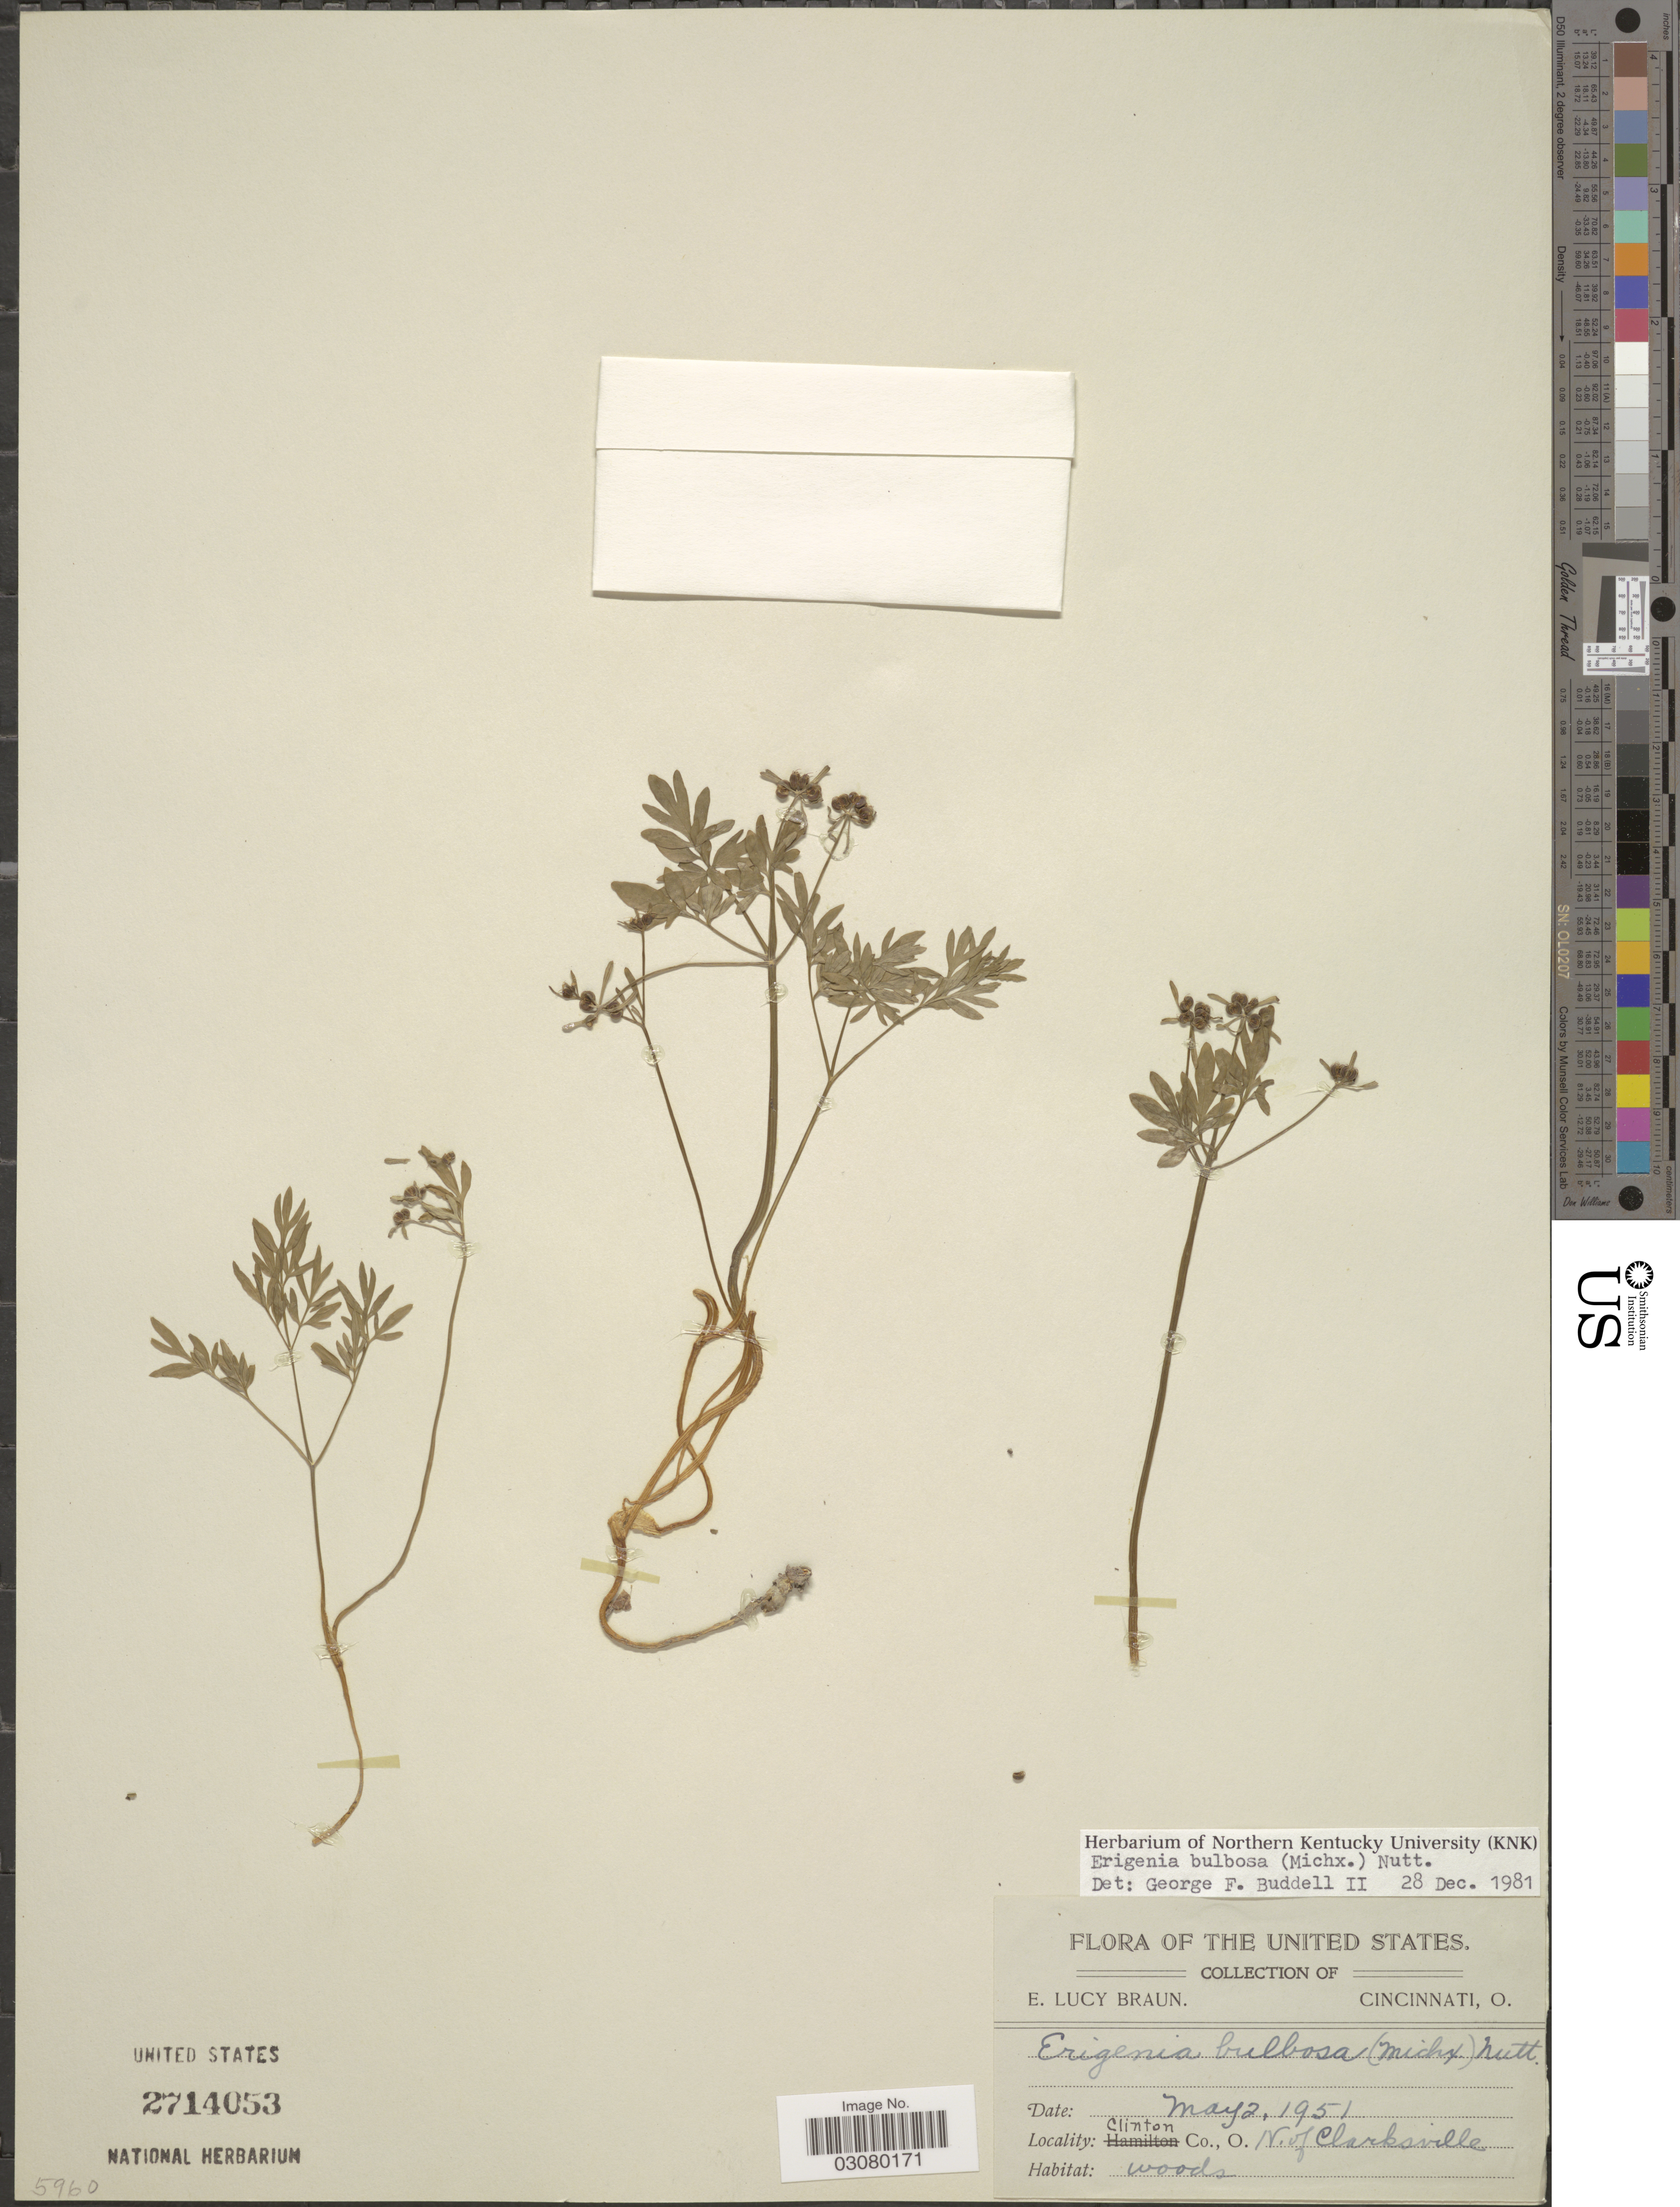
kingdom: Plantae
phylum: Tracheophyta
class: Magnoliopsida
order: Apiales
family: Apiaceae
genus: Erigenia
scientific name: Erigenia bulbosa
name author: (Michx.) Nutt.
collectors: E. L. Braun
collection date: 1951-05-02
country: United States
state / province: Ohio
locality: Clinton Co., O. N. of Clarksville.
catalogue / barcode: US 2714053